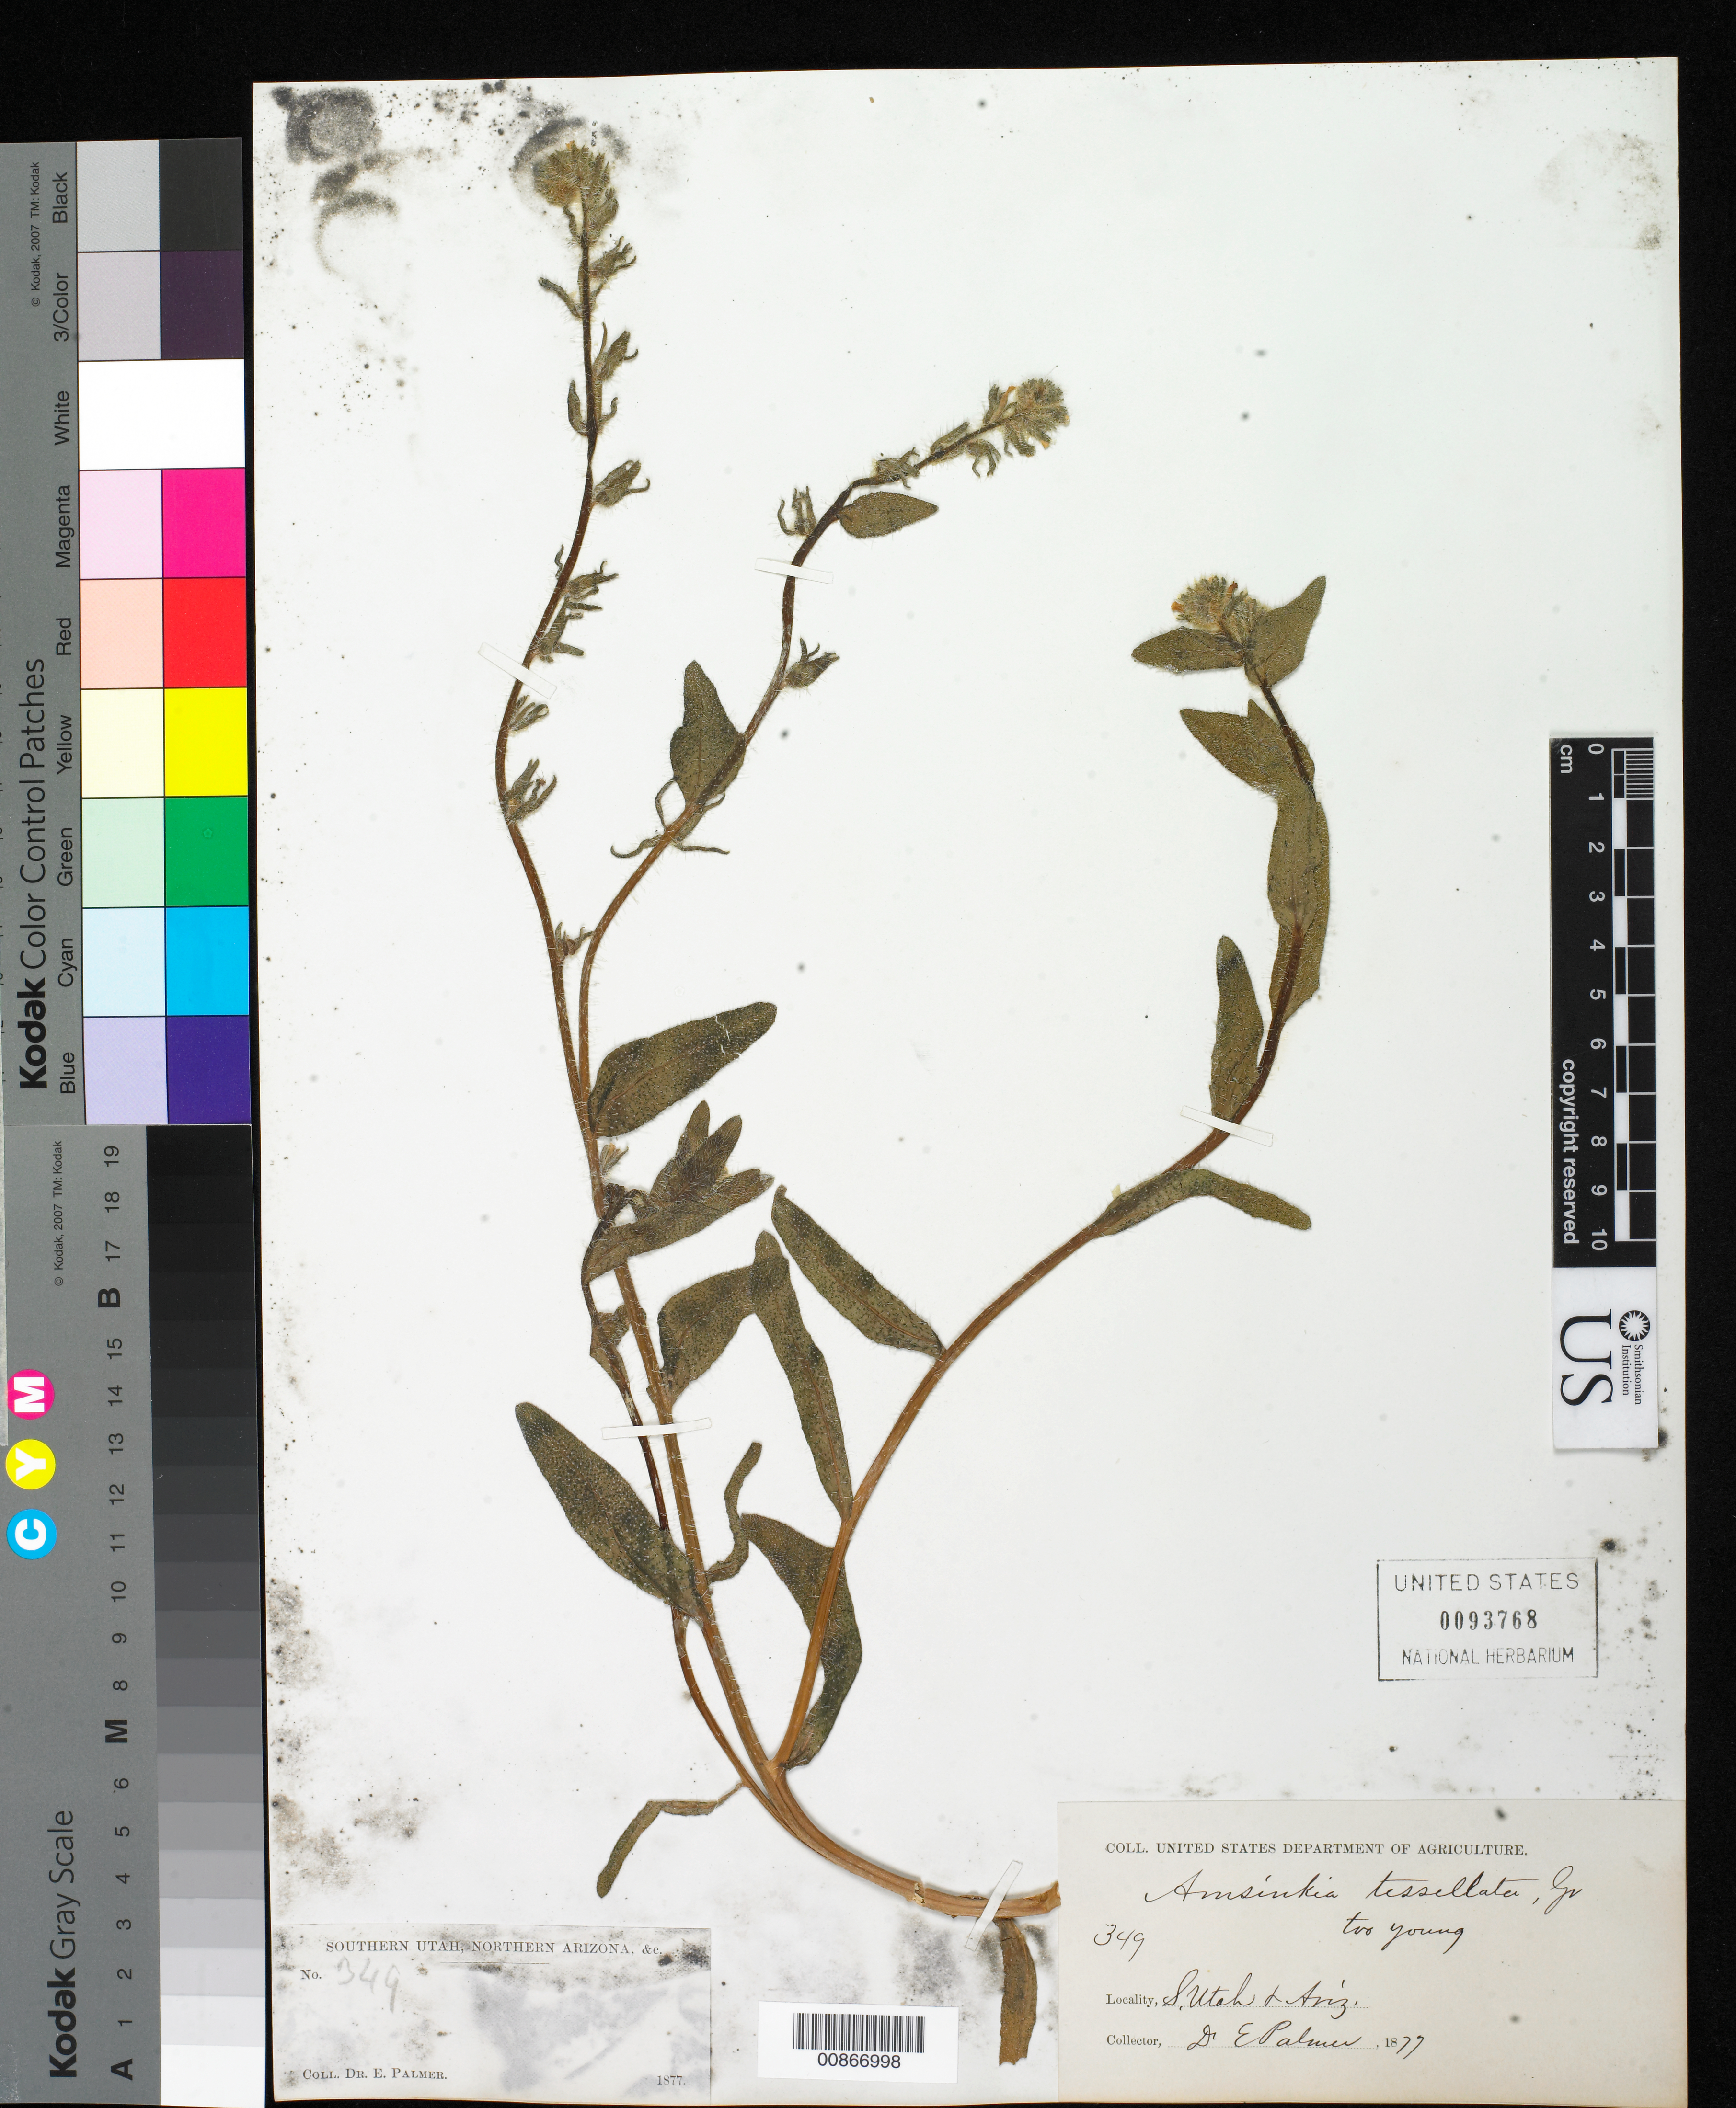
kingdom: Plantae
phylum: Tracheophyta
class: Magnoliopsida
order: Boraginales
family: Boraginaceae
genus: Amsinckia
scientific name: Amsinckia tessellata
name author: A. Gray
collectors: E. Palmer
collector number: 349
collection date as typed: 1877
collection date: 1877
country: United States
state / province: Arizona / Utah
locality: S. Utah & Arizona.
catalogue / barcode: US 93768